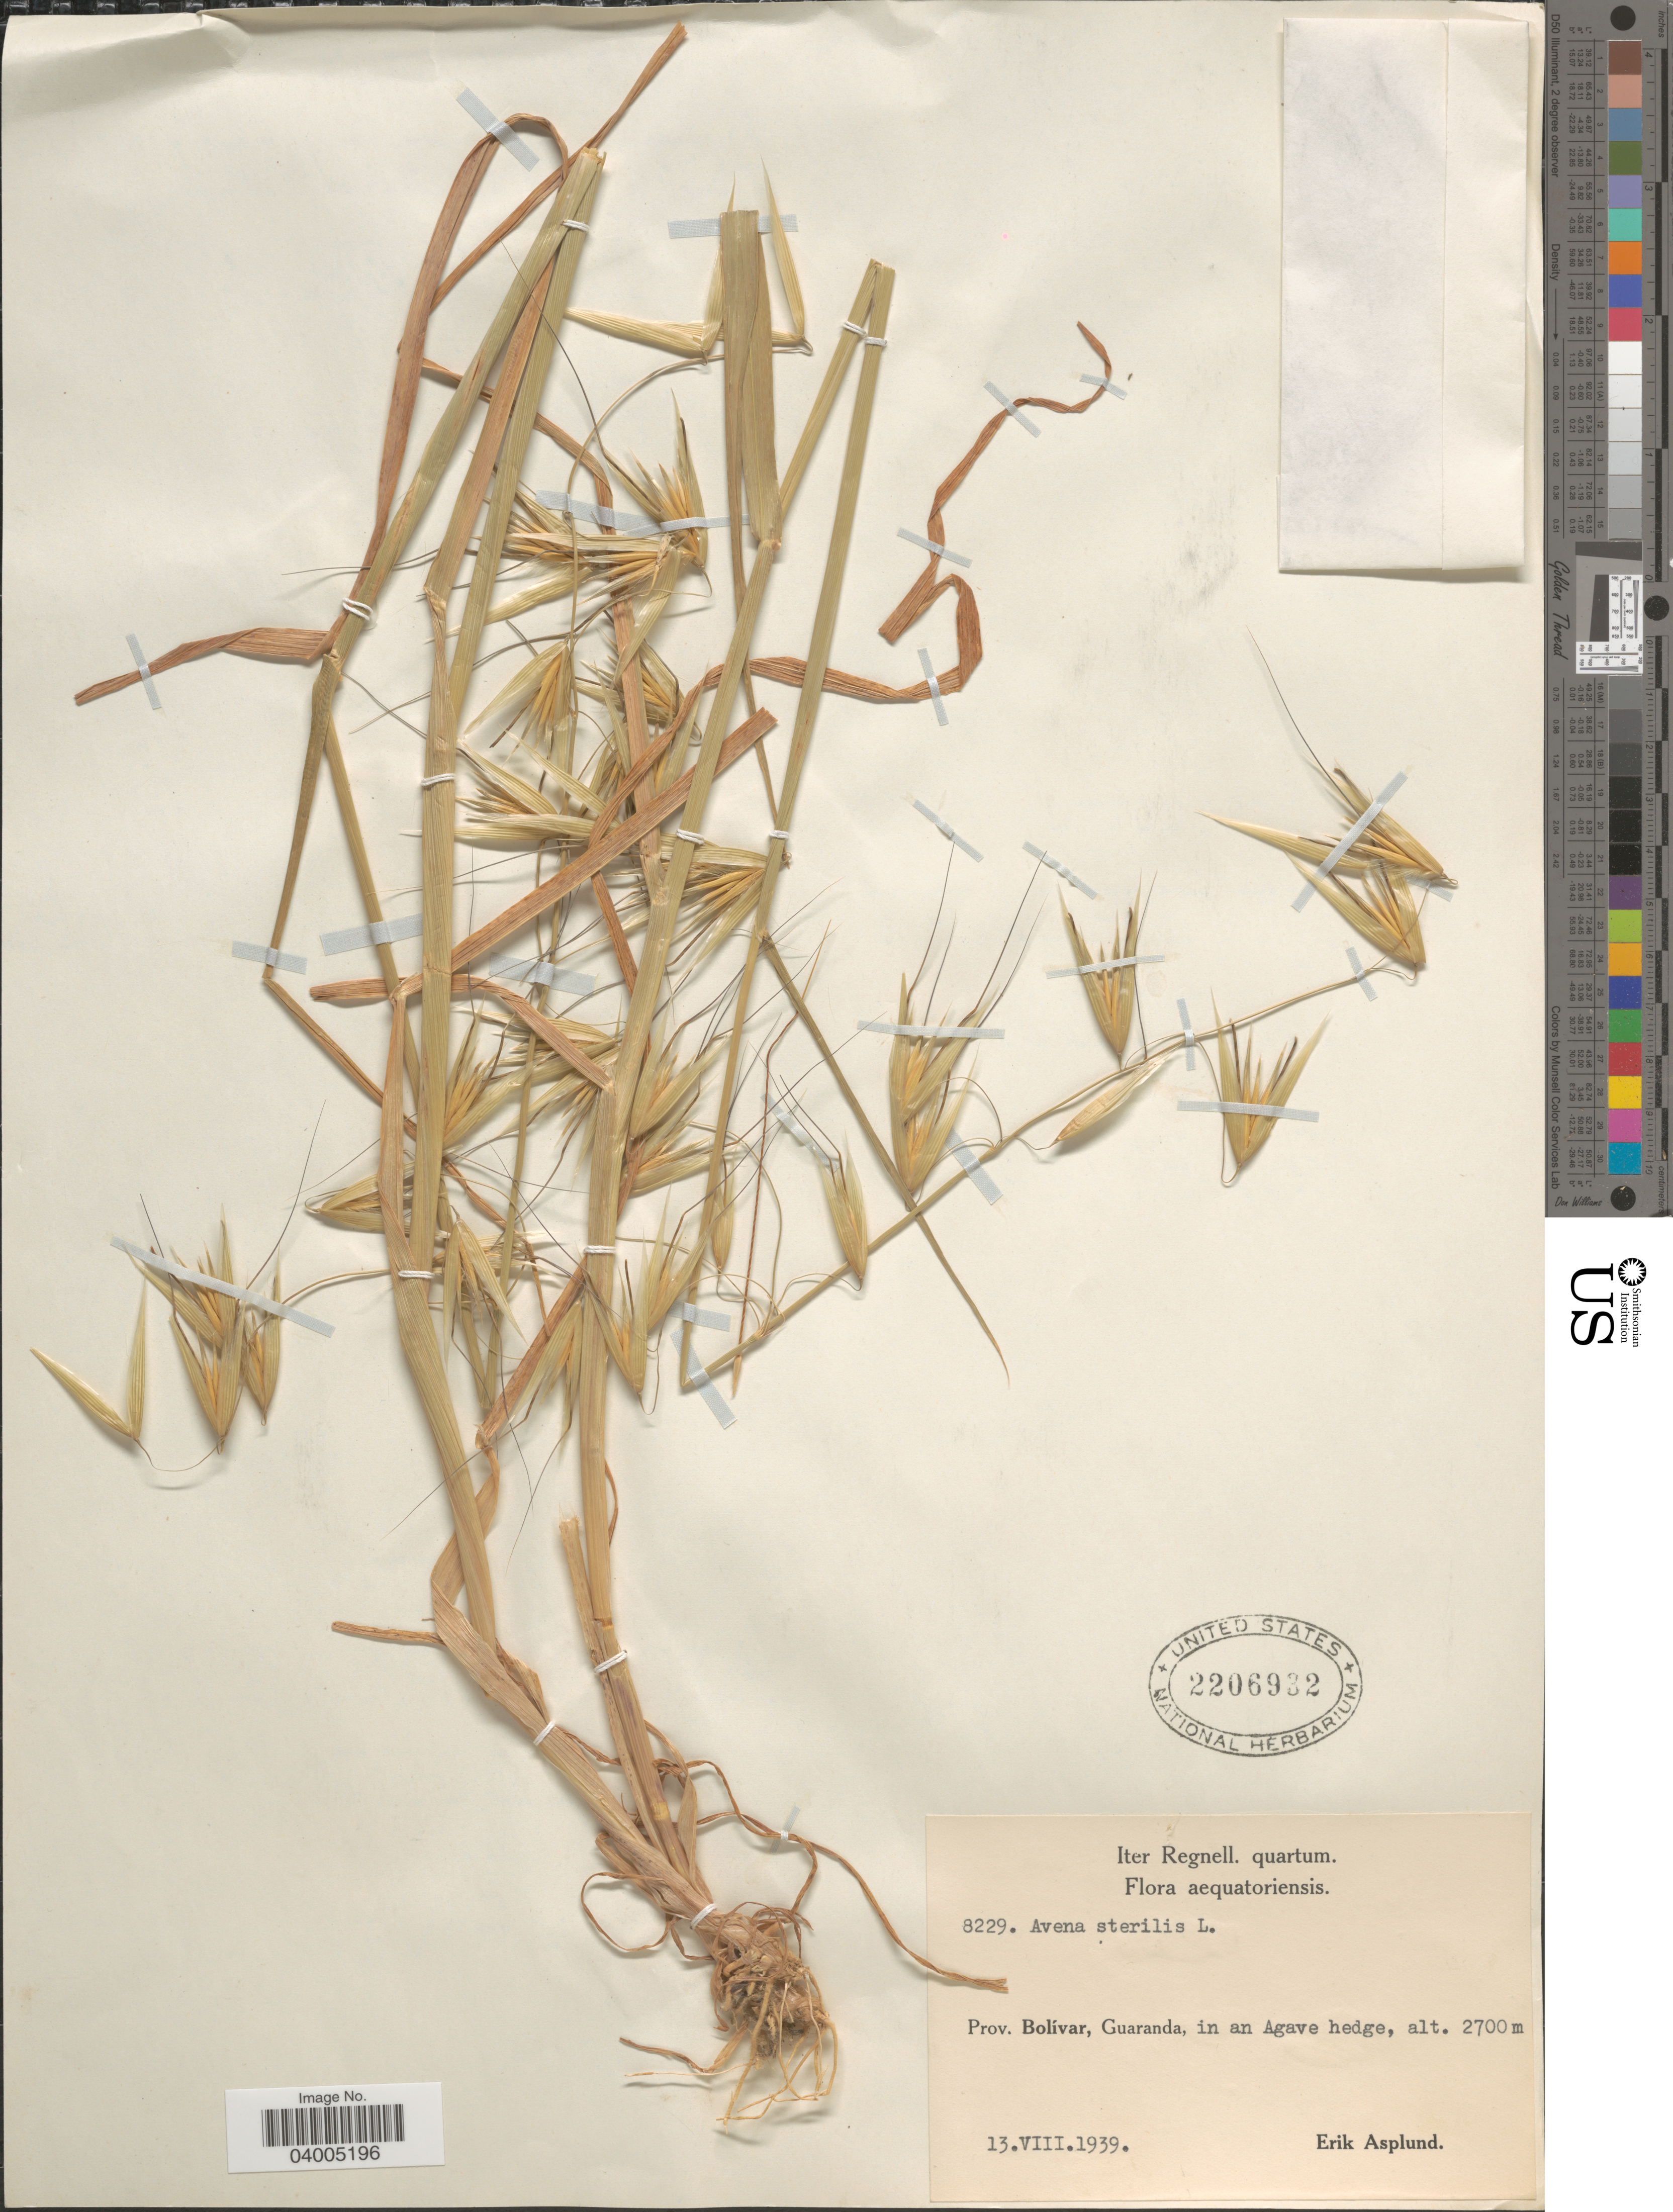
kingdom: Plantae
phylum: Tracheophyta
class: Liliopsida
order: Poales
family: Poaceae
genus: Avena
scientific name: Avena sterilis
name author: L.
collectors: E. Asplund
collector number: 8229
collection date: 1939-08-13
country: Ecuador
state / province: Bolívar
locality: Guaranda, in an Agave hedge.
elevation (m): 2700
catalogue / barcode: US 2206932